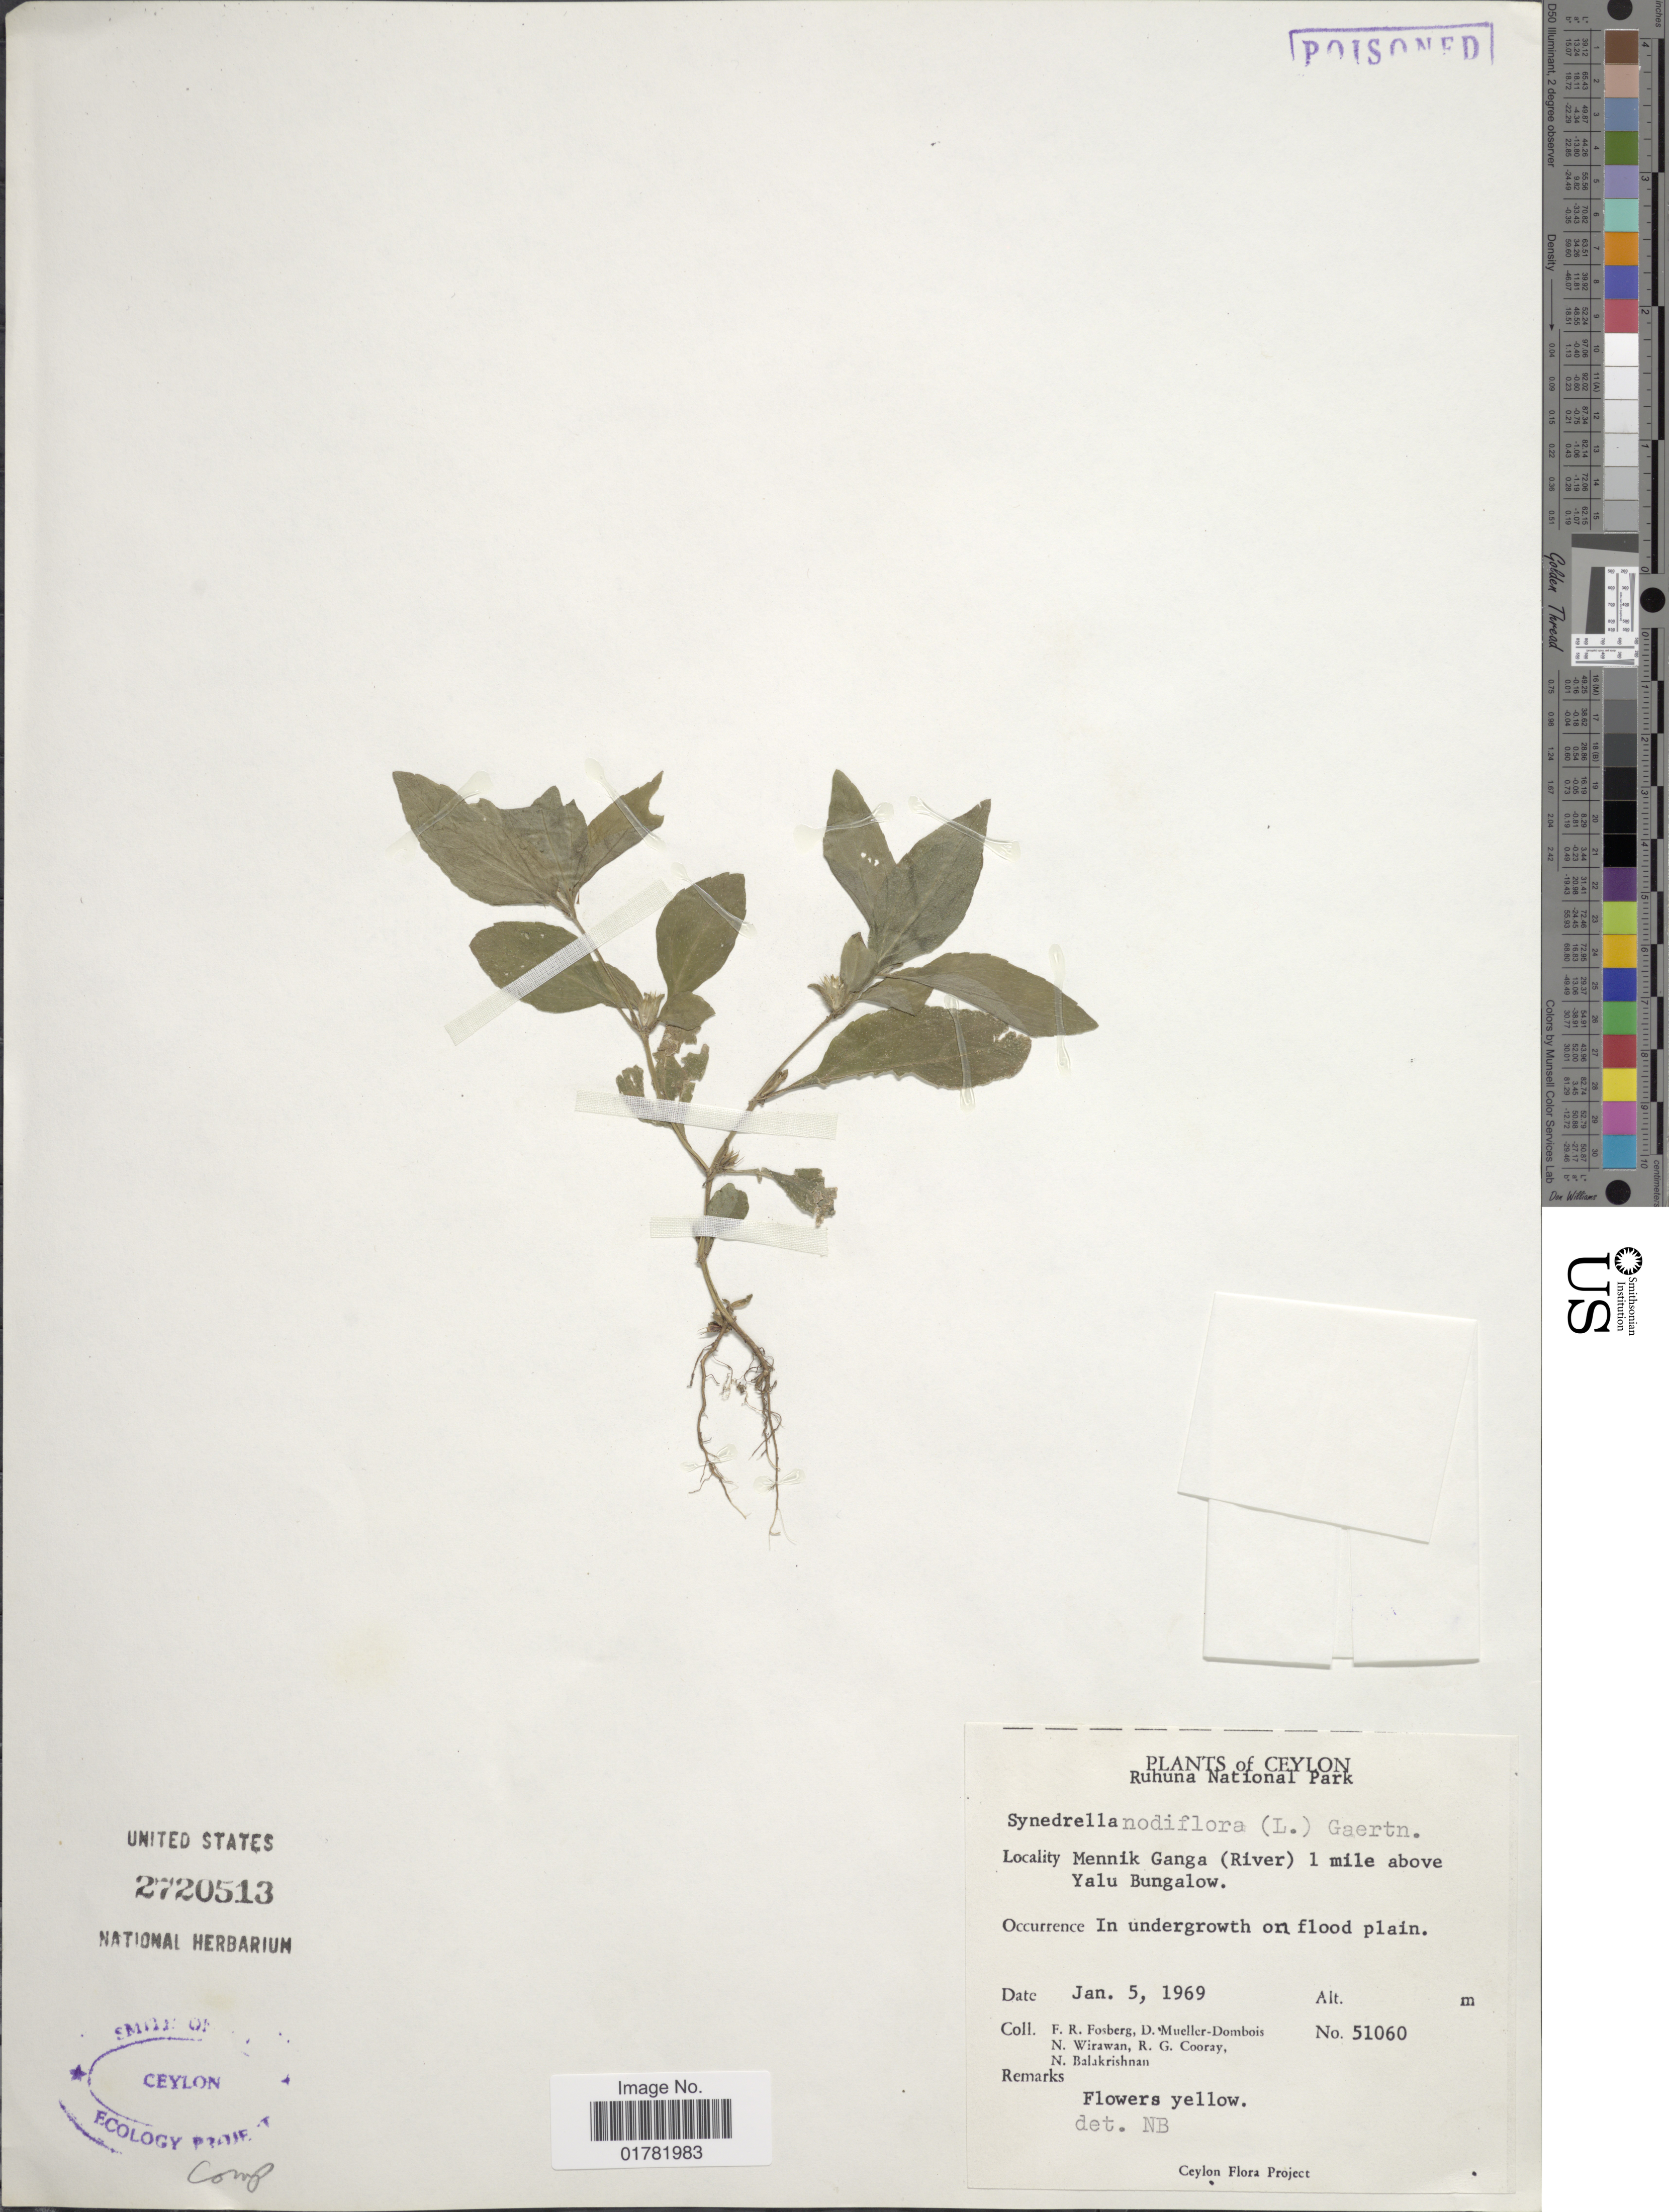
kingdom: Plantae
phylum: Tracheophyta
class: Magnoliopsida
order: Asterales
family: Asteraceae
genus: Synedrella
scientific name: Synedrella nodiflora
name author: (L.) Gaertn.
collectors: F. R. Fosberg, D. Mueller-Dombois, N. Wirawan, R. Cooray & N. Balakrishnan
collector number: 51060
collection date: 1969-01-05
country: Sri Lanka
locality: Ruhuna National Park, mennik ganga (River) 1 mile above Yalu Bungalow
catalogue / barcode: US 2720513